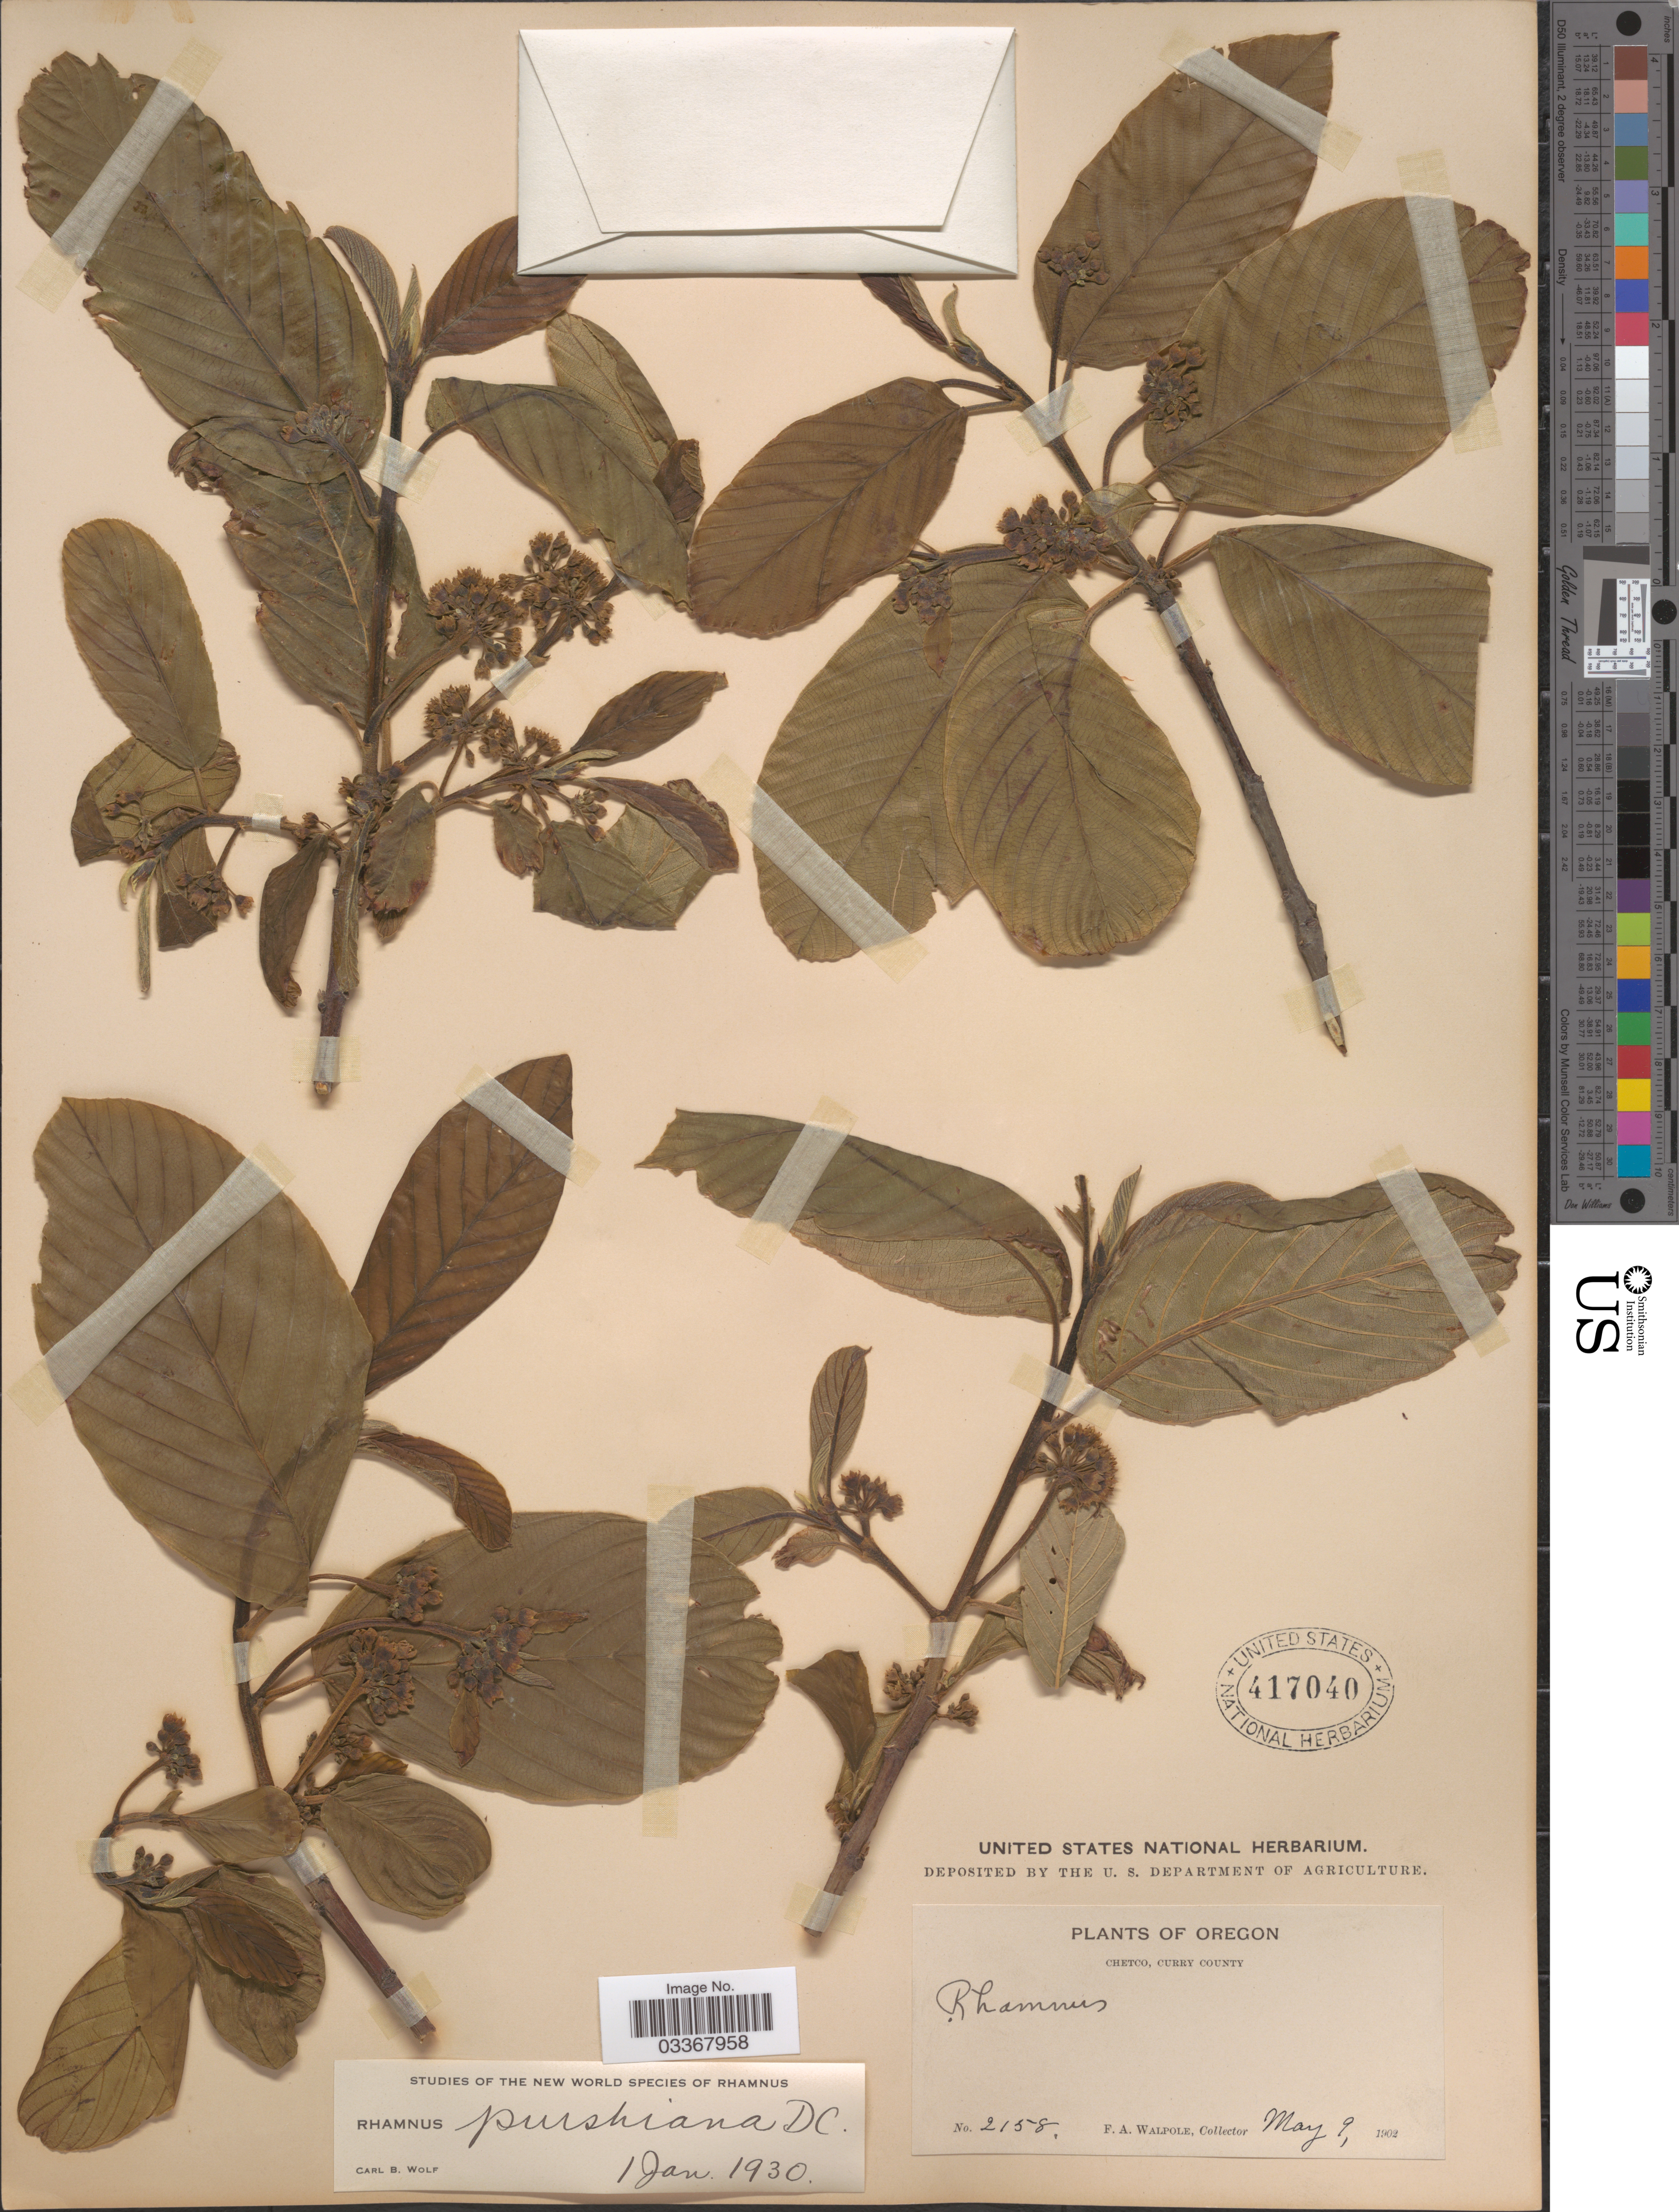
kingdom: Plantae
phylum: Tracheophyta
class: Magnoliopsida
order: Rosales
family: Rhamnaceae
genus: Frangula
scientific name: Frangula purshiana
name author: (DC.) A. Gray ex J.G. Cooper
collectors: F. Walpole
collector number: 2158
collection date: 1902-05-09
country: United States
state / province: Oregon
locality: Chetco, Curry County.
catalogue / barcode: US 417040